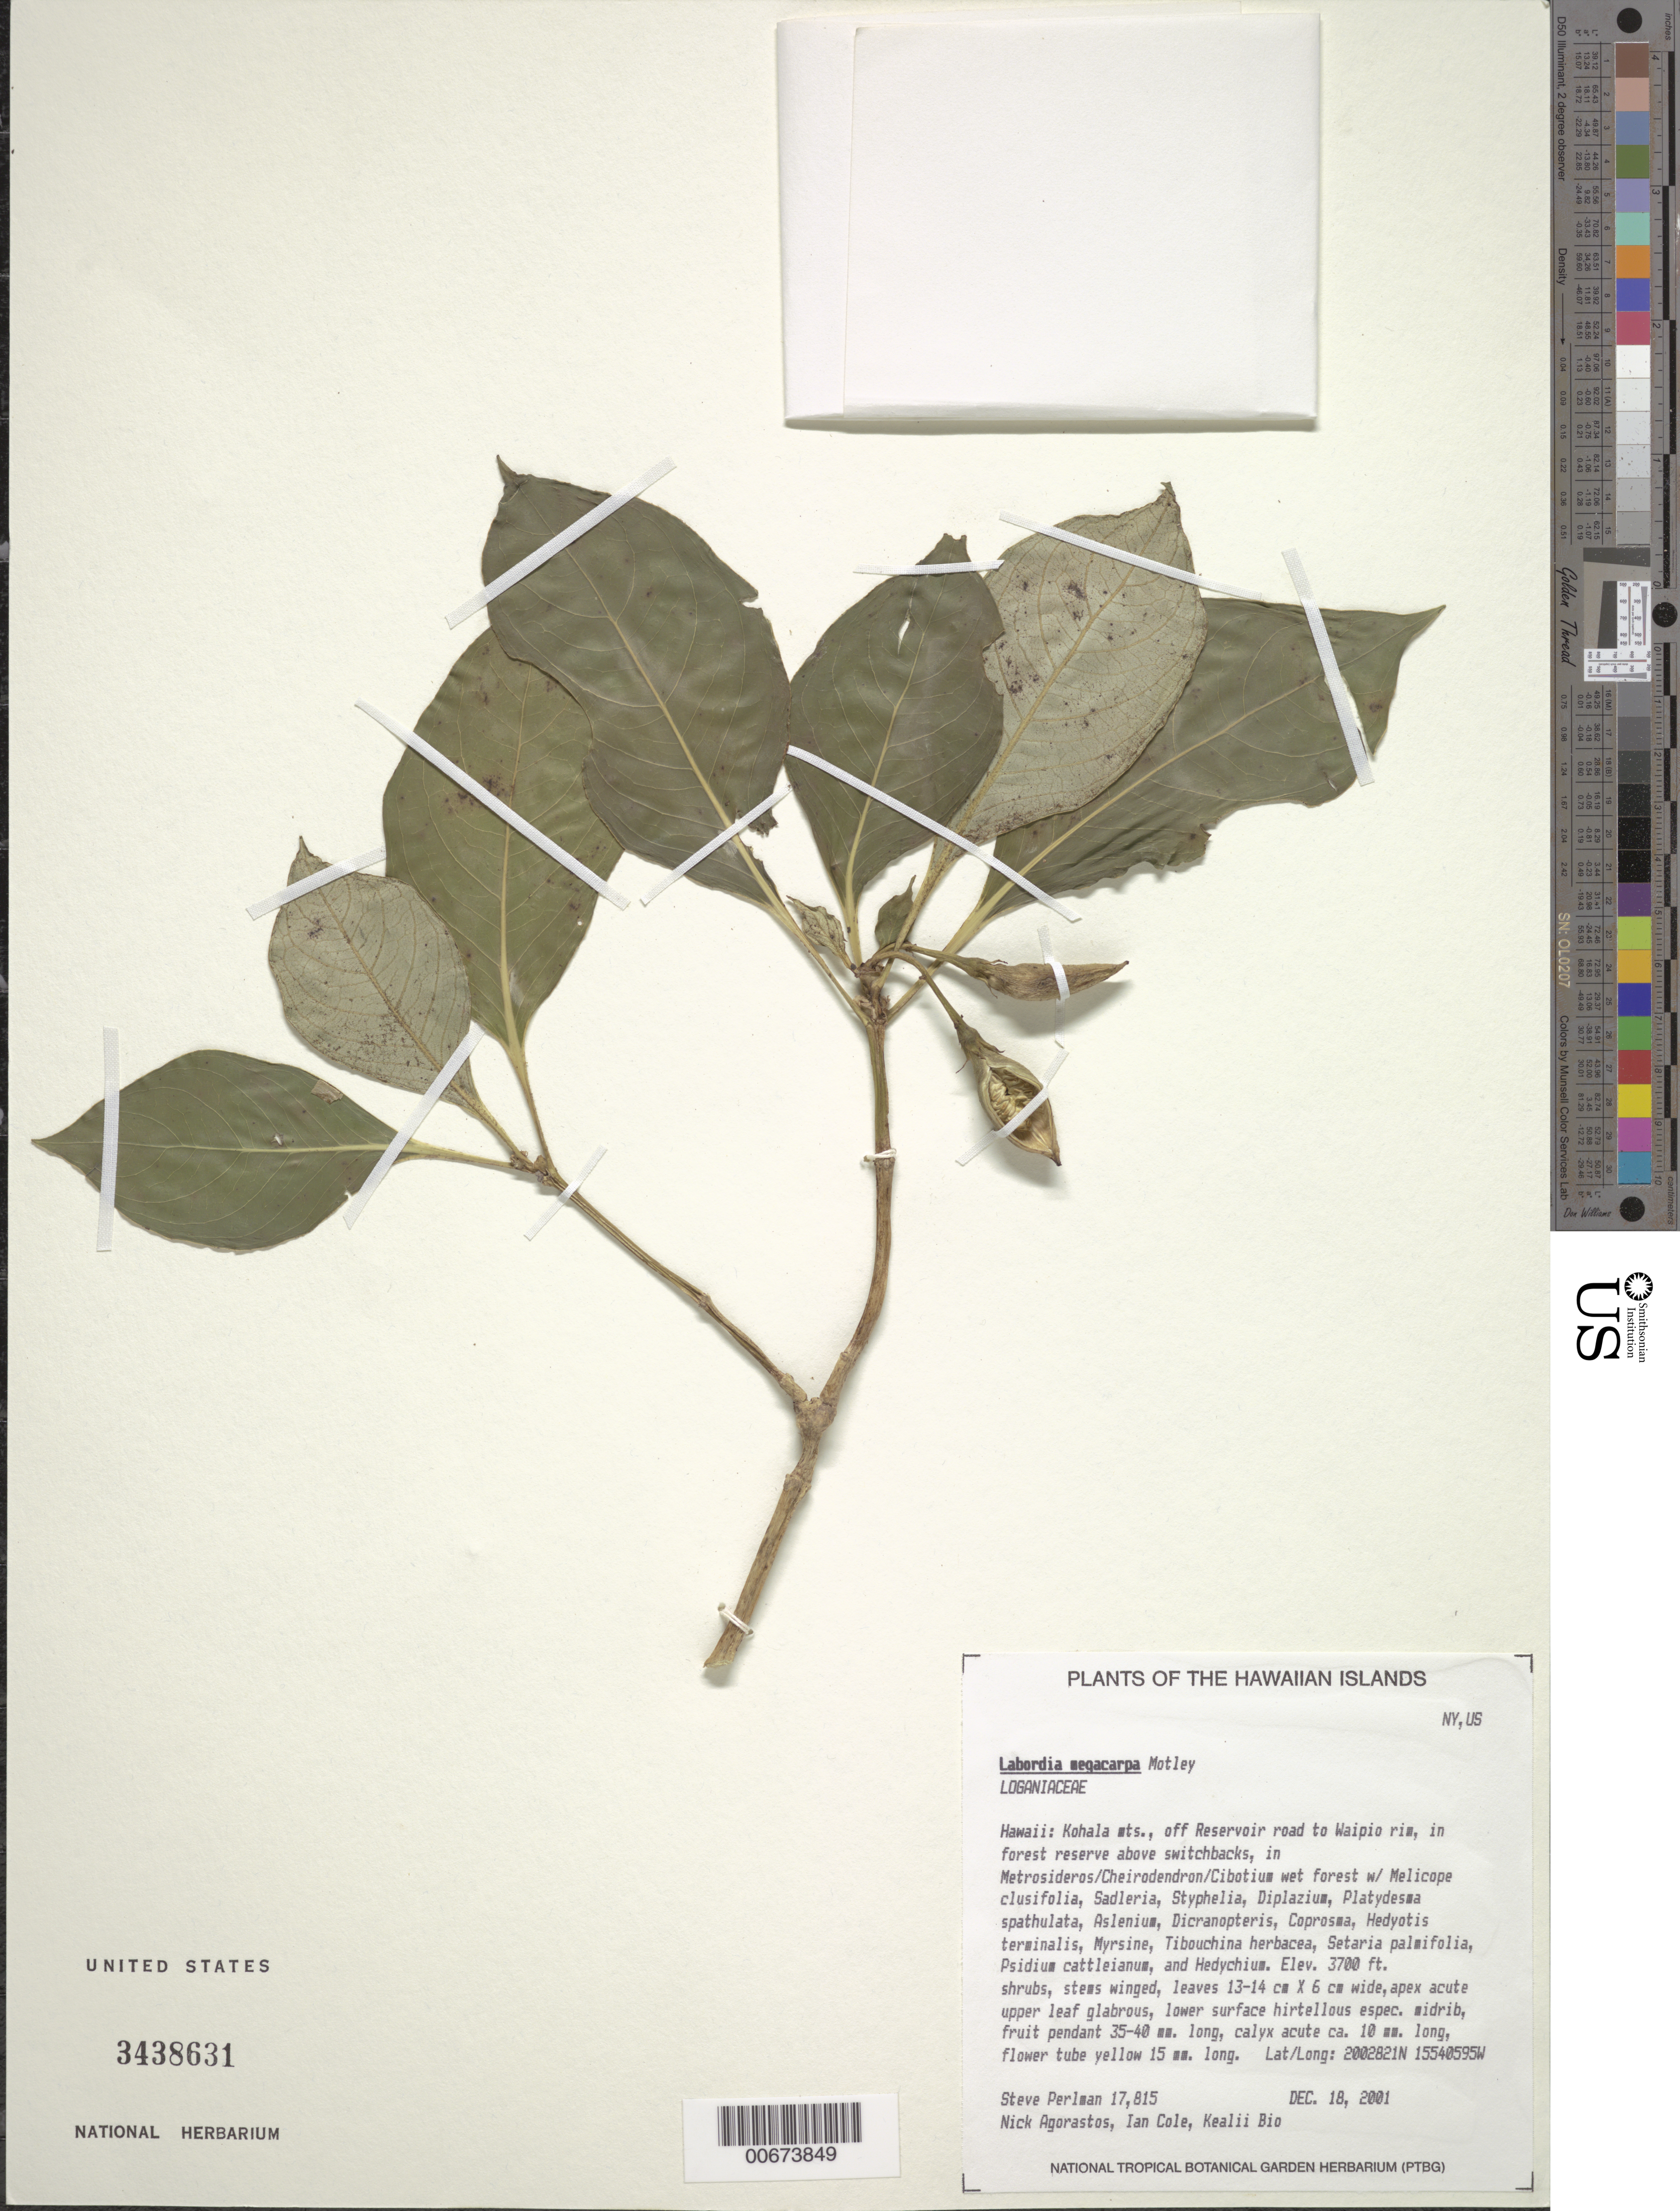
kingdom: Plantae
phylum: Tracheophyta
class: Magnoliopsida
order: Gentianales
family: Loganiaceae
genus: Geniostoma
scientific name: Geniostoma hirtellum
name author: (H. Mann) Byng & Christenh.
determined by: Wagner, W. L., (BOT), Smithsonian Institution - National Museum of Natural History (UNITED STATES)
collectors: S. P. Perlman, N. Agorastos, I. Cole & K. Bio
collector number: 17815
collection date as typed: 18 Dec 2001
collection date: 2001-12-18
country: United States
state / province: Hawaii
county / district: Hawaii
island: Hawaii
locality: Kohala mts., off Reservoir road to Waipio rim, in forest reserve above switchbacks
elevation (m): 1128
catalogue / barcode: US 3438631